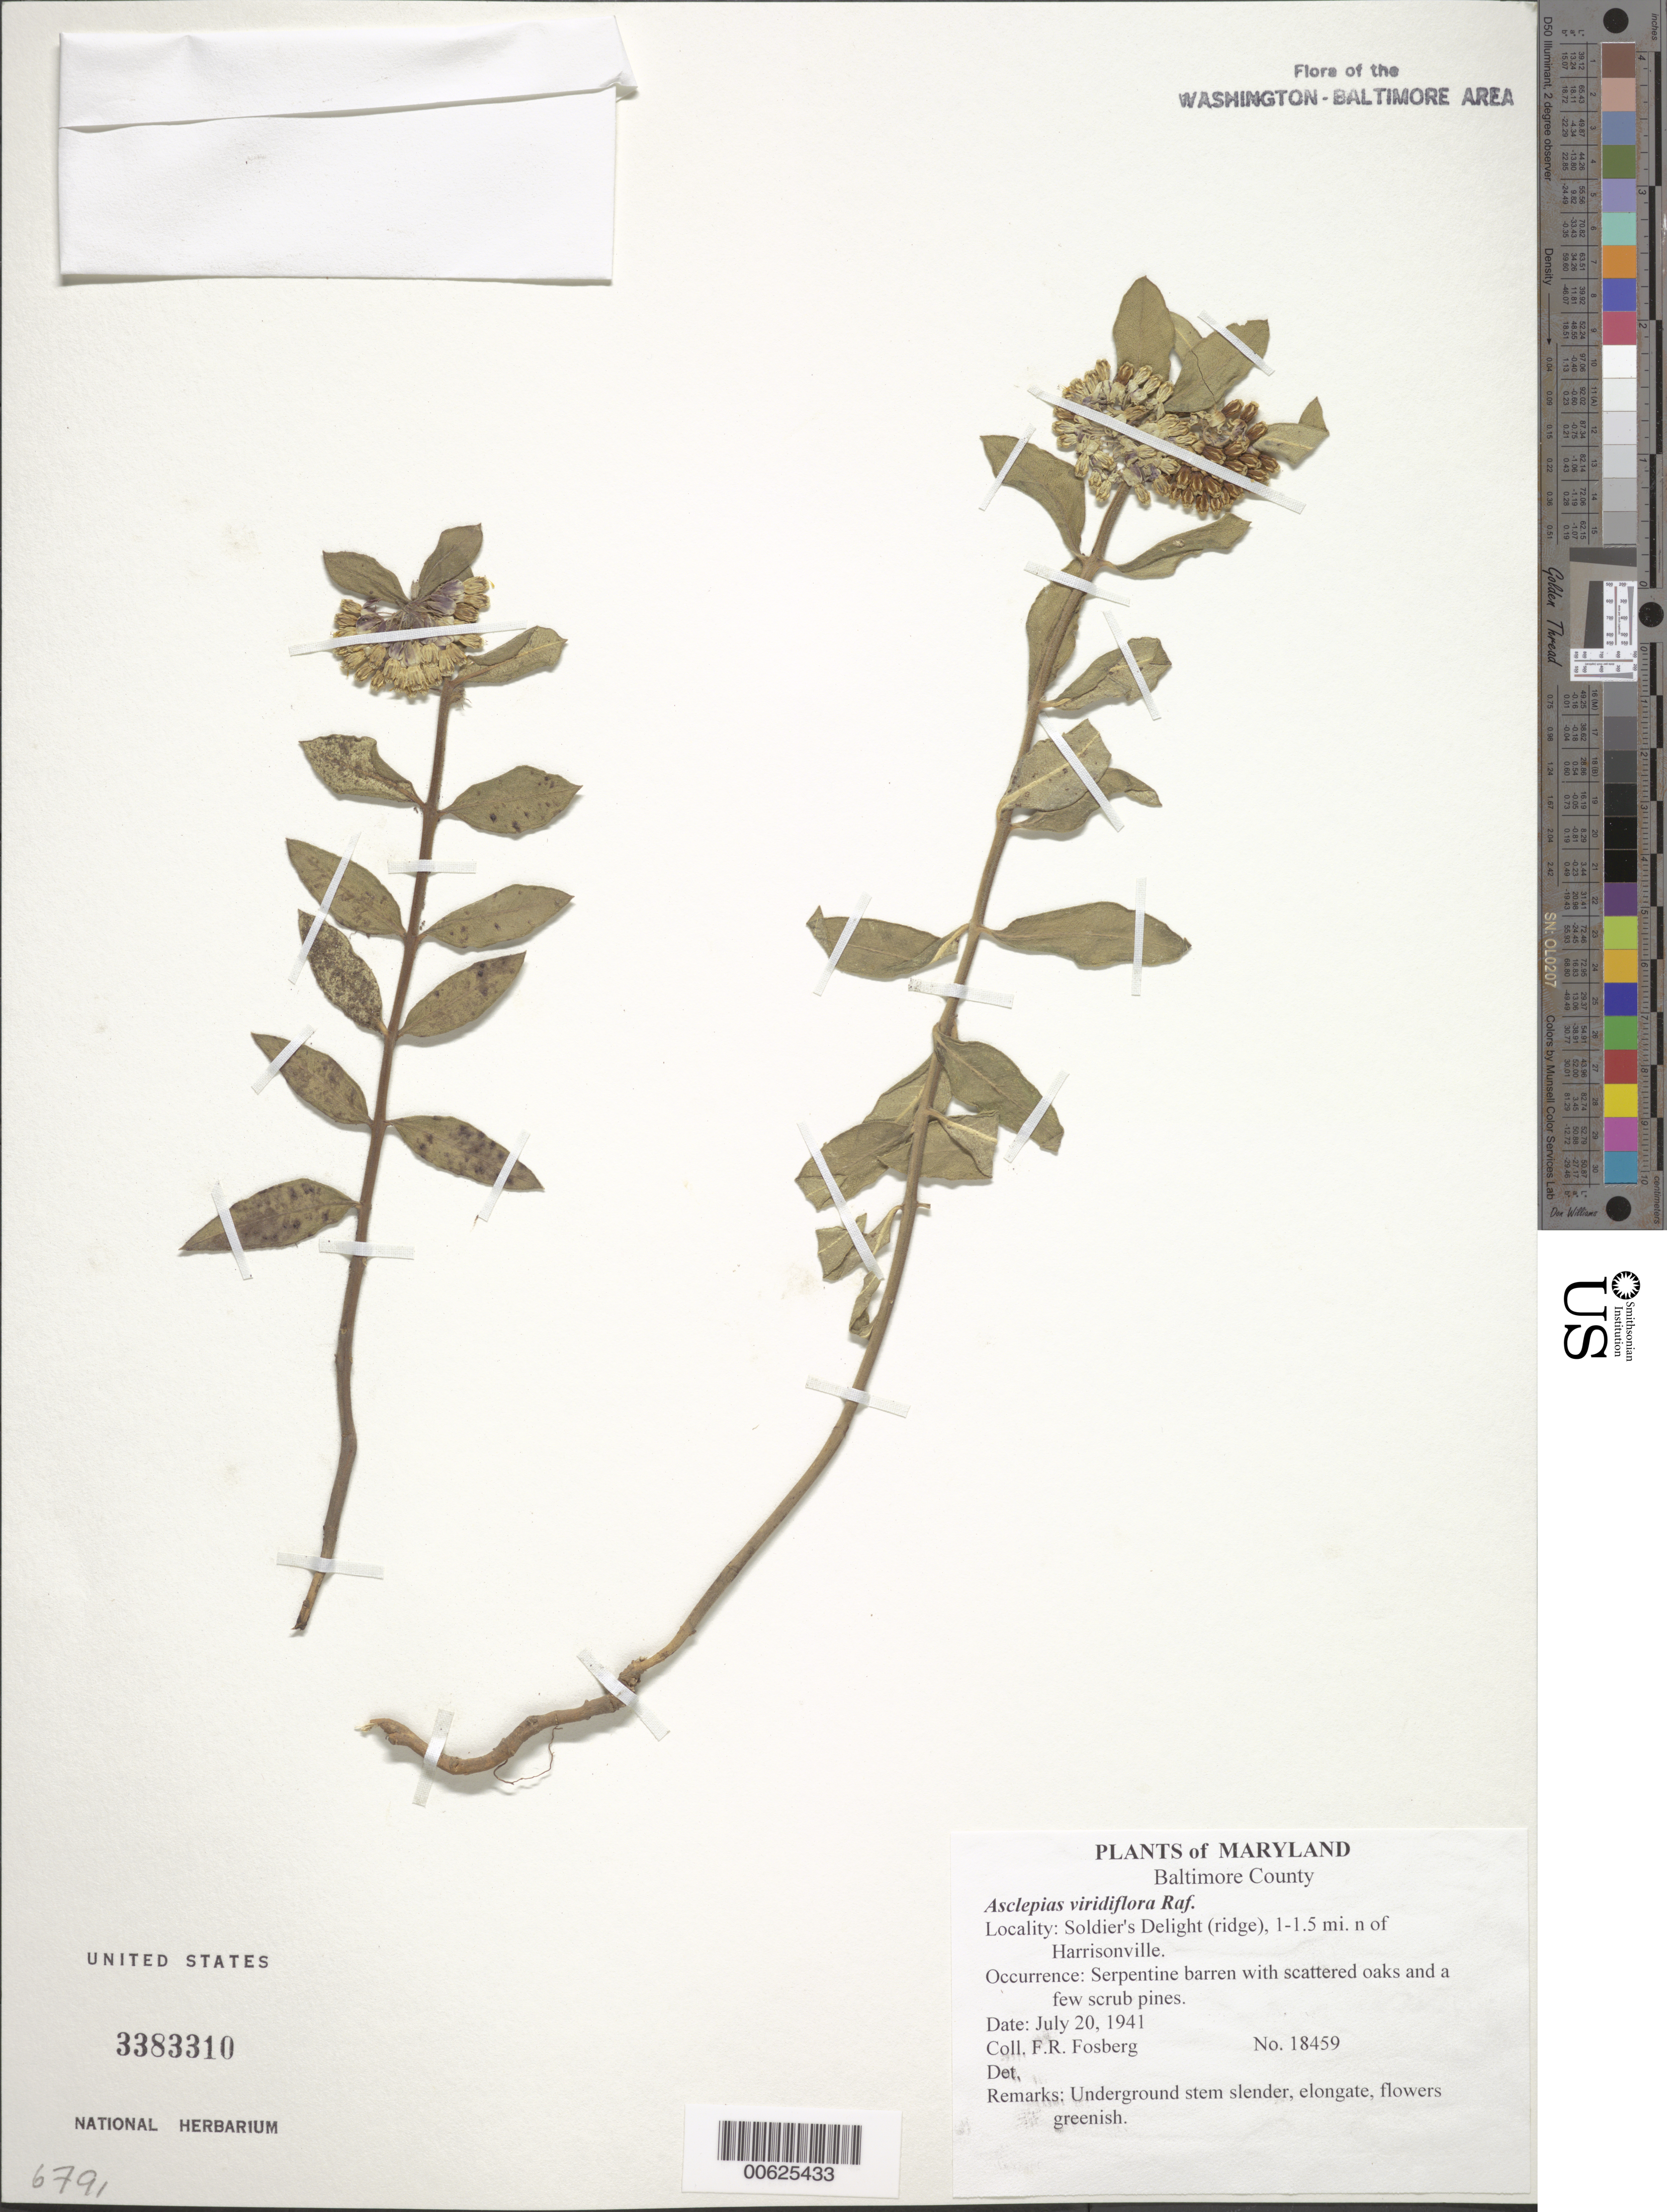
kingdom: Plantae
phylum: Tracheophyta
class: Magnoliopsida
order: Gentianales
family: Apocynaceae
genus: Asclepias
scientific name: Asclepias viridiflora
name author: Raf.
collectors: F. R. Fosberg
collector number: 18459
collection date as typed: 20 Jul 1941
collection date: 1941-07-20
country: United States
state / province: Maryland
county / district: Baltimore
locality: Soldier's Delight (ridge), 1-1.5 mi. n of Harrisonville.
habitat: Serpentine barren with scattered oaks and a few scrub pines.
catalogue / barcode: US 3383310